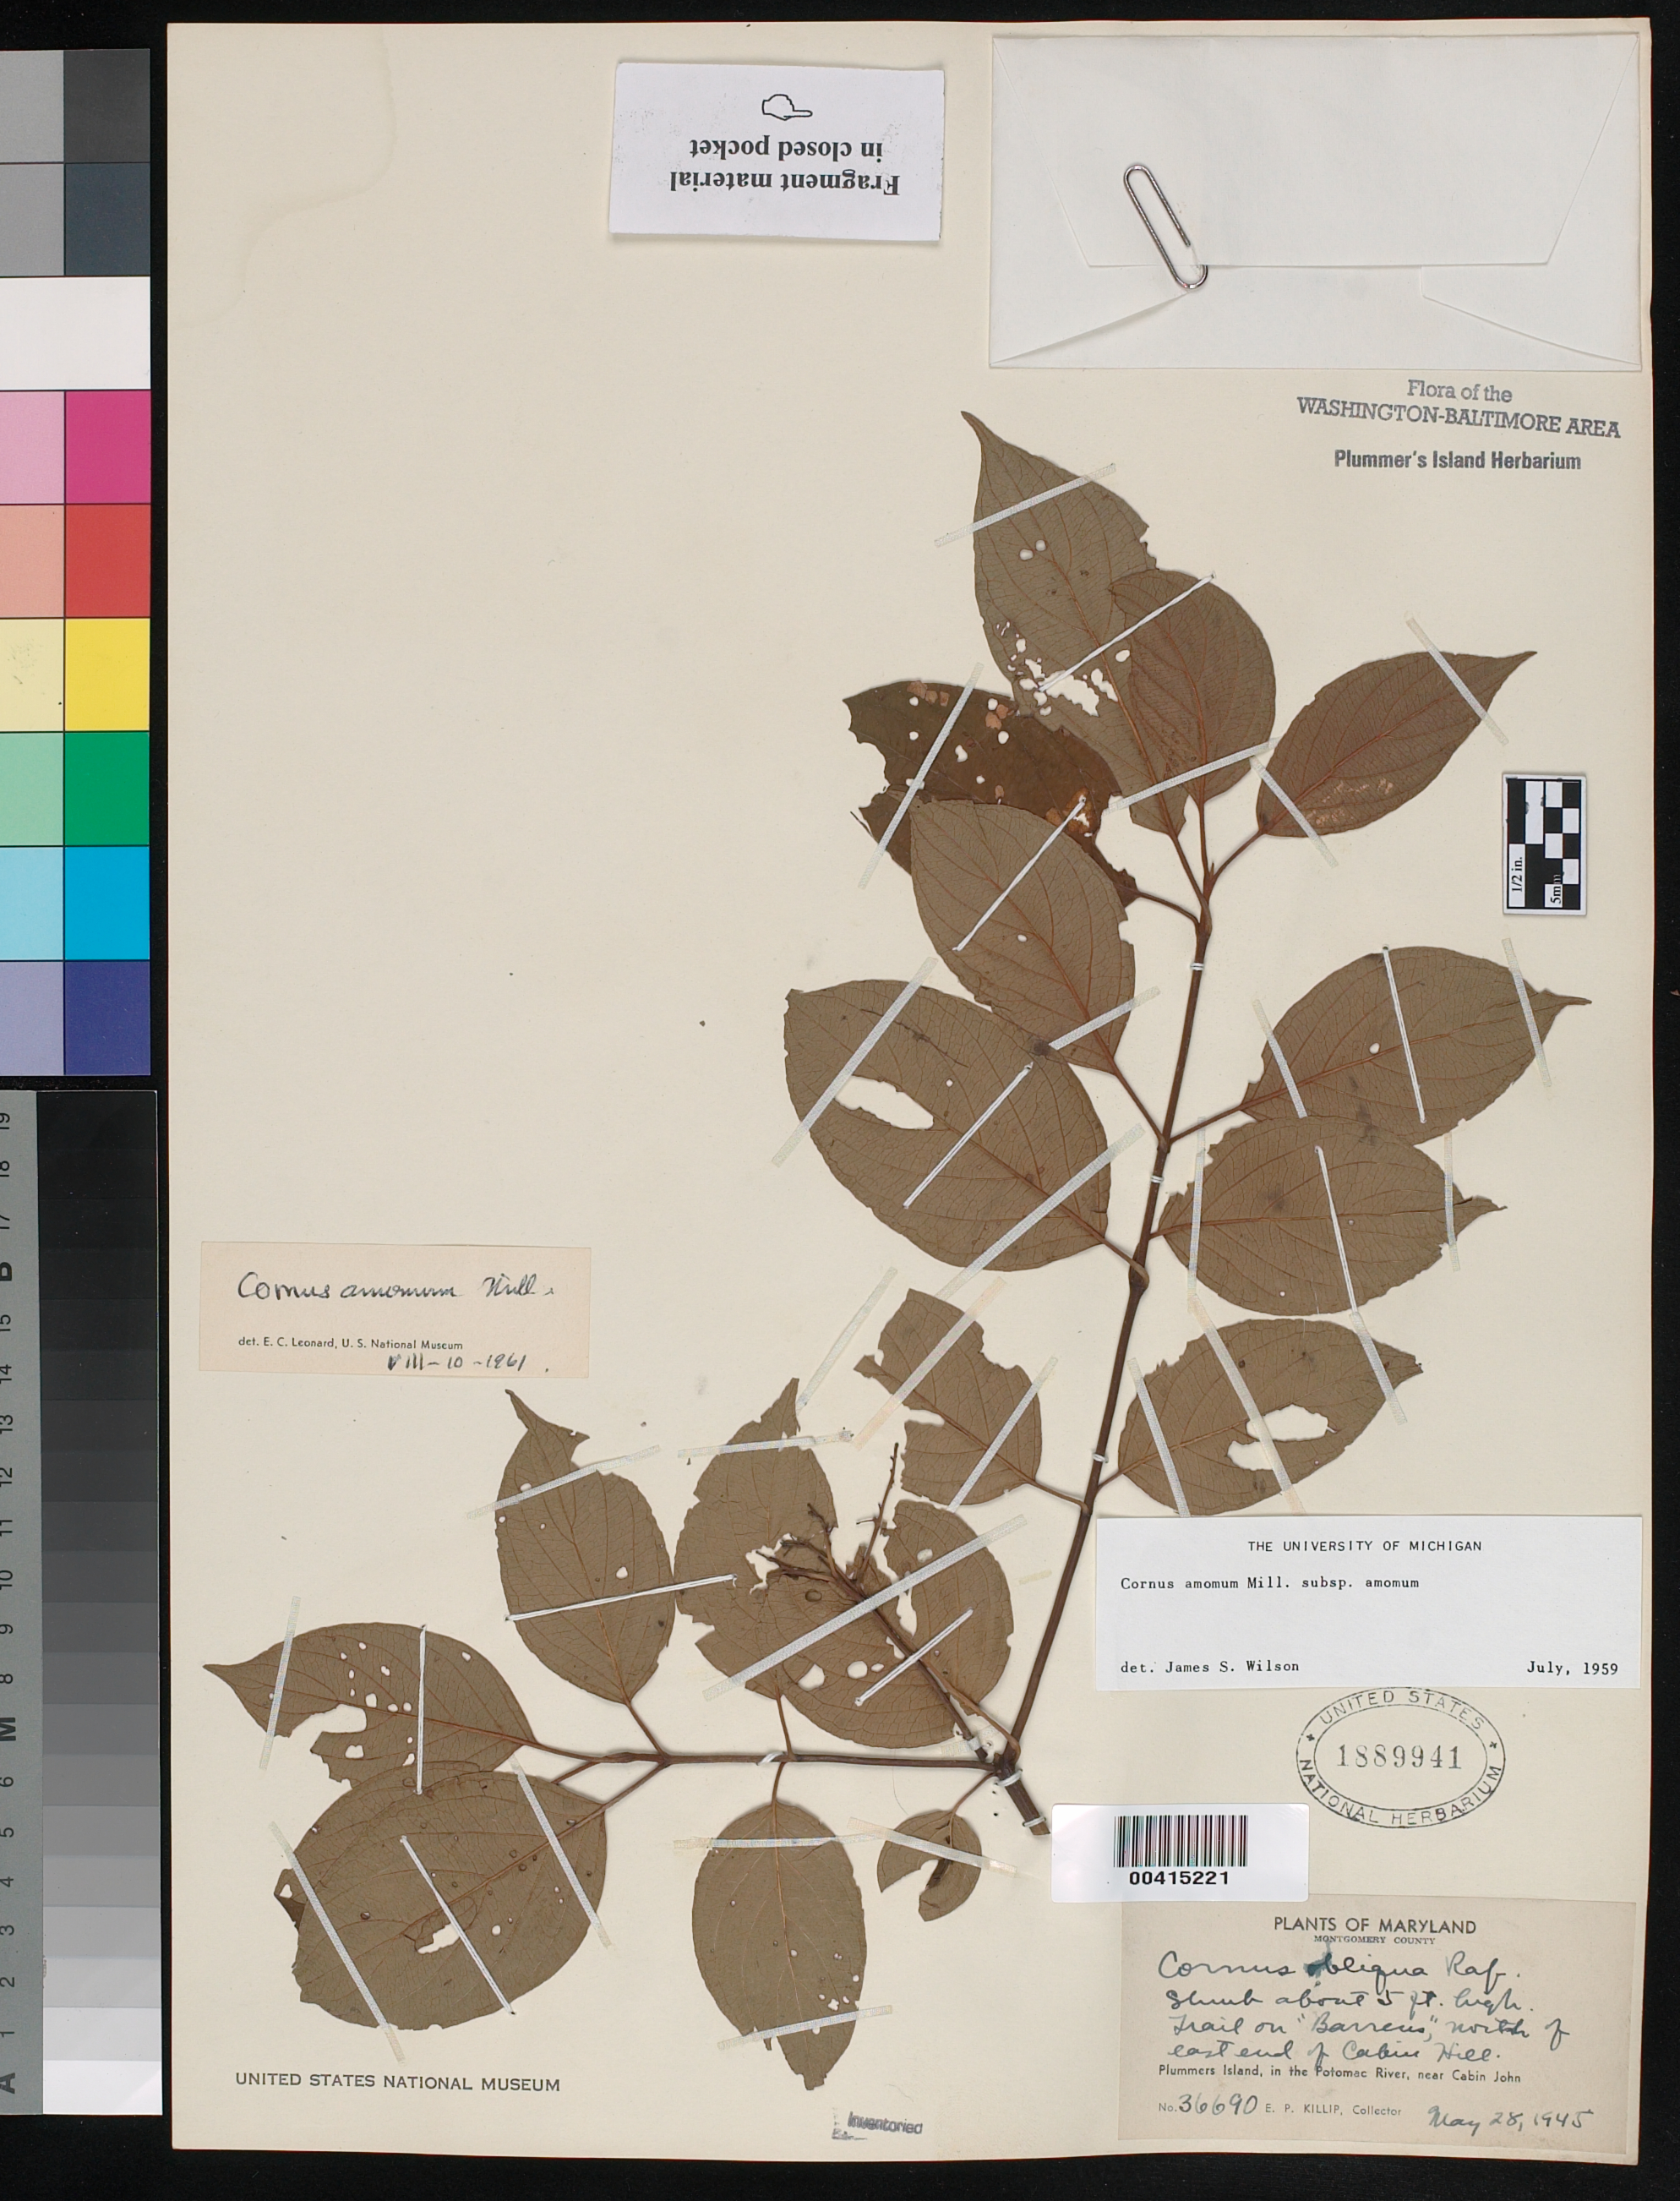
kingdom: Plantae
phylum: Tracheophyta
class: Magnoliopsida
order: Cornales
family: Cornaceae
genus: Cornus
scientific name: Cornus amomum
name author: Mill.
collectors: E. P. Killip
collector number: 36690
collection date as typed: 28 May 1945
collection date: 1945-05-28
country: United States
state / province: Maryland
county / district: Montgomery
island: Plummers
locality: Plummer's Island; trail on "barrens" north of east end of Cabin Hill C. & O. Canal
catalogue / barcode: US 1889941